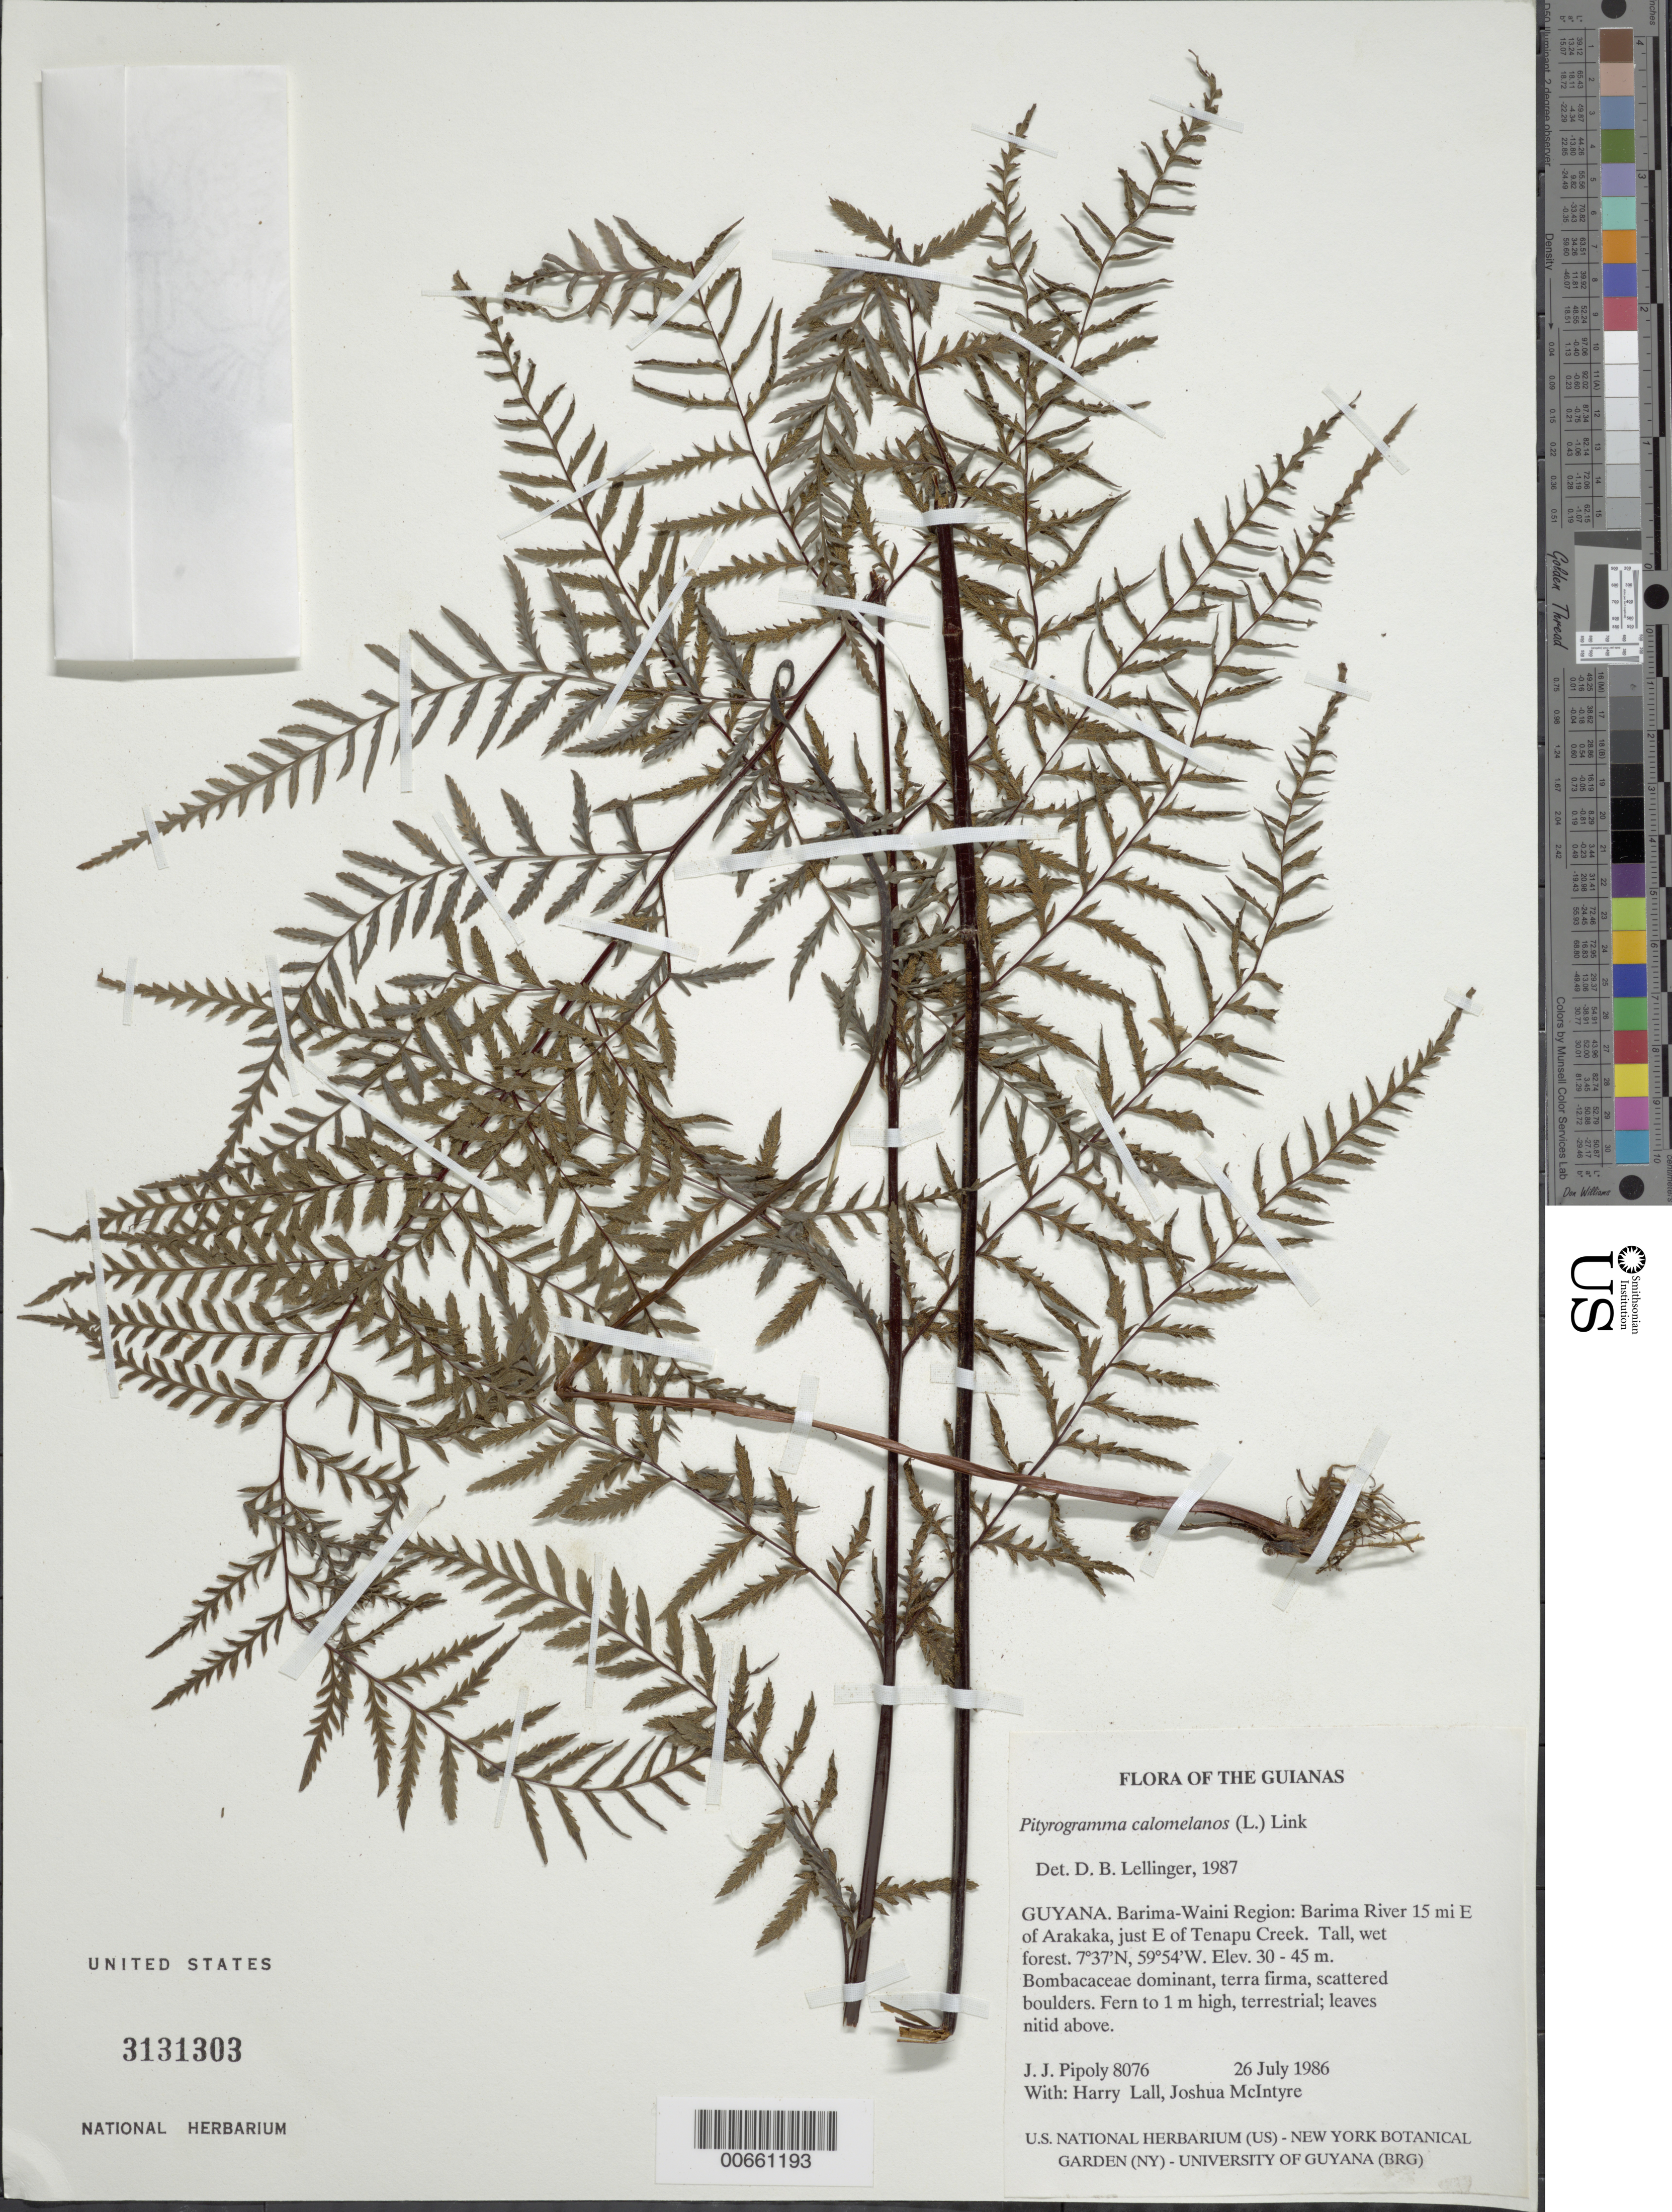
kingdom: Plantae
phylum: Tracheophyta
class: Polypodiopsida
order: Polypodiales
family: Pteridaceae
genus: Pityrogramma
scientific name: Pityrogramma calomelanos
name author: (L.) Link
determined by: Lellinger, David B., (BOT), Smithsonian Institution - National Museum of Natural History (UNITED STATES)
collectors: J. J. Pipoly, H. Lall & J. Mcintyre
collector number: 8076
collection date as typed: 26 July 1986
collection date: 1986-07-26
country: Guyana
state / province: Barima-Waini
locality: Barima River 15 mi E of Arakaka, just E of Tenapu Creek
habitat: Tall, wet forest. Bombacaceae dominant, terra firma, scattered boulders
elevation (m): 30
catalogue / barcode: US 3131303